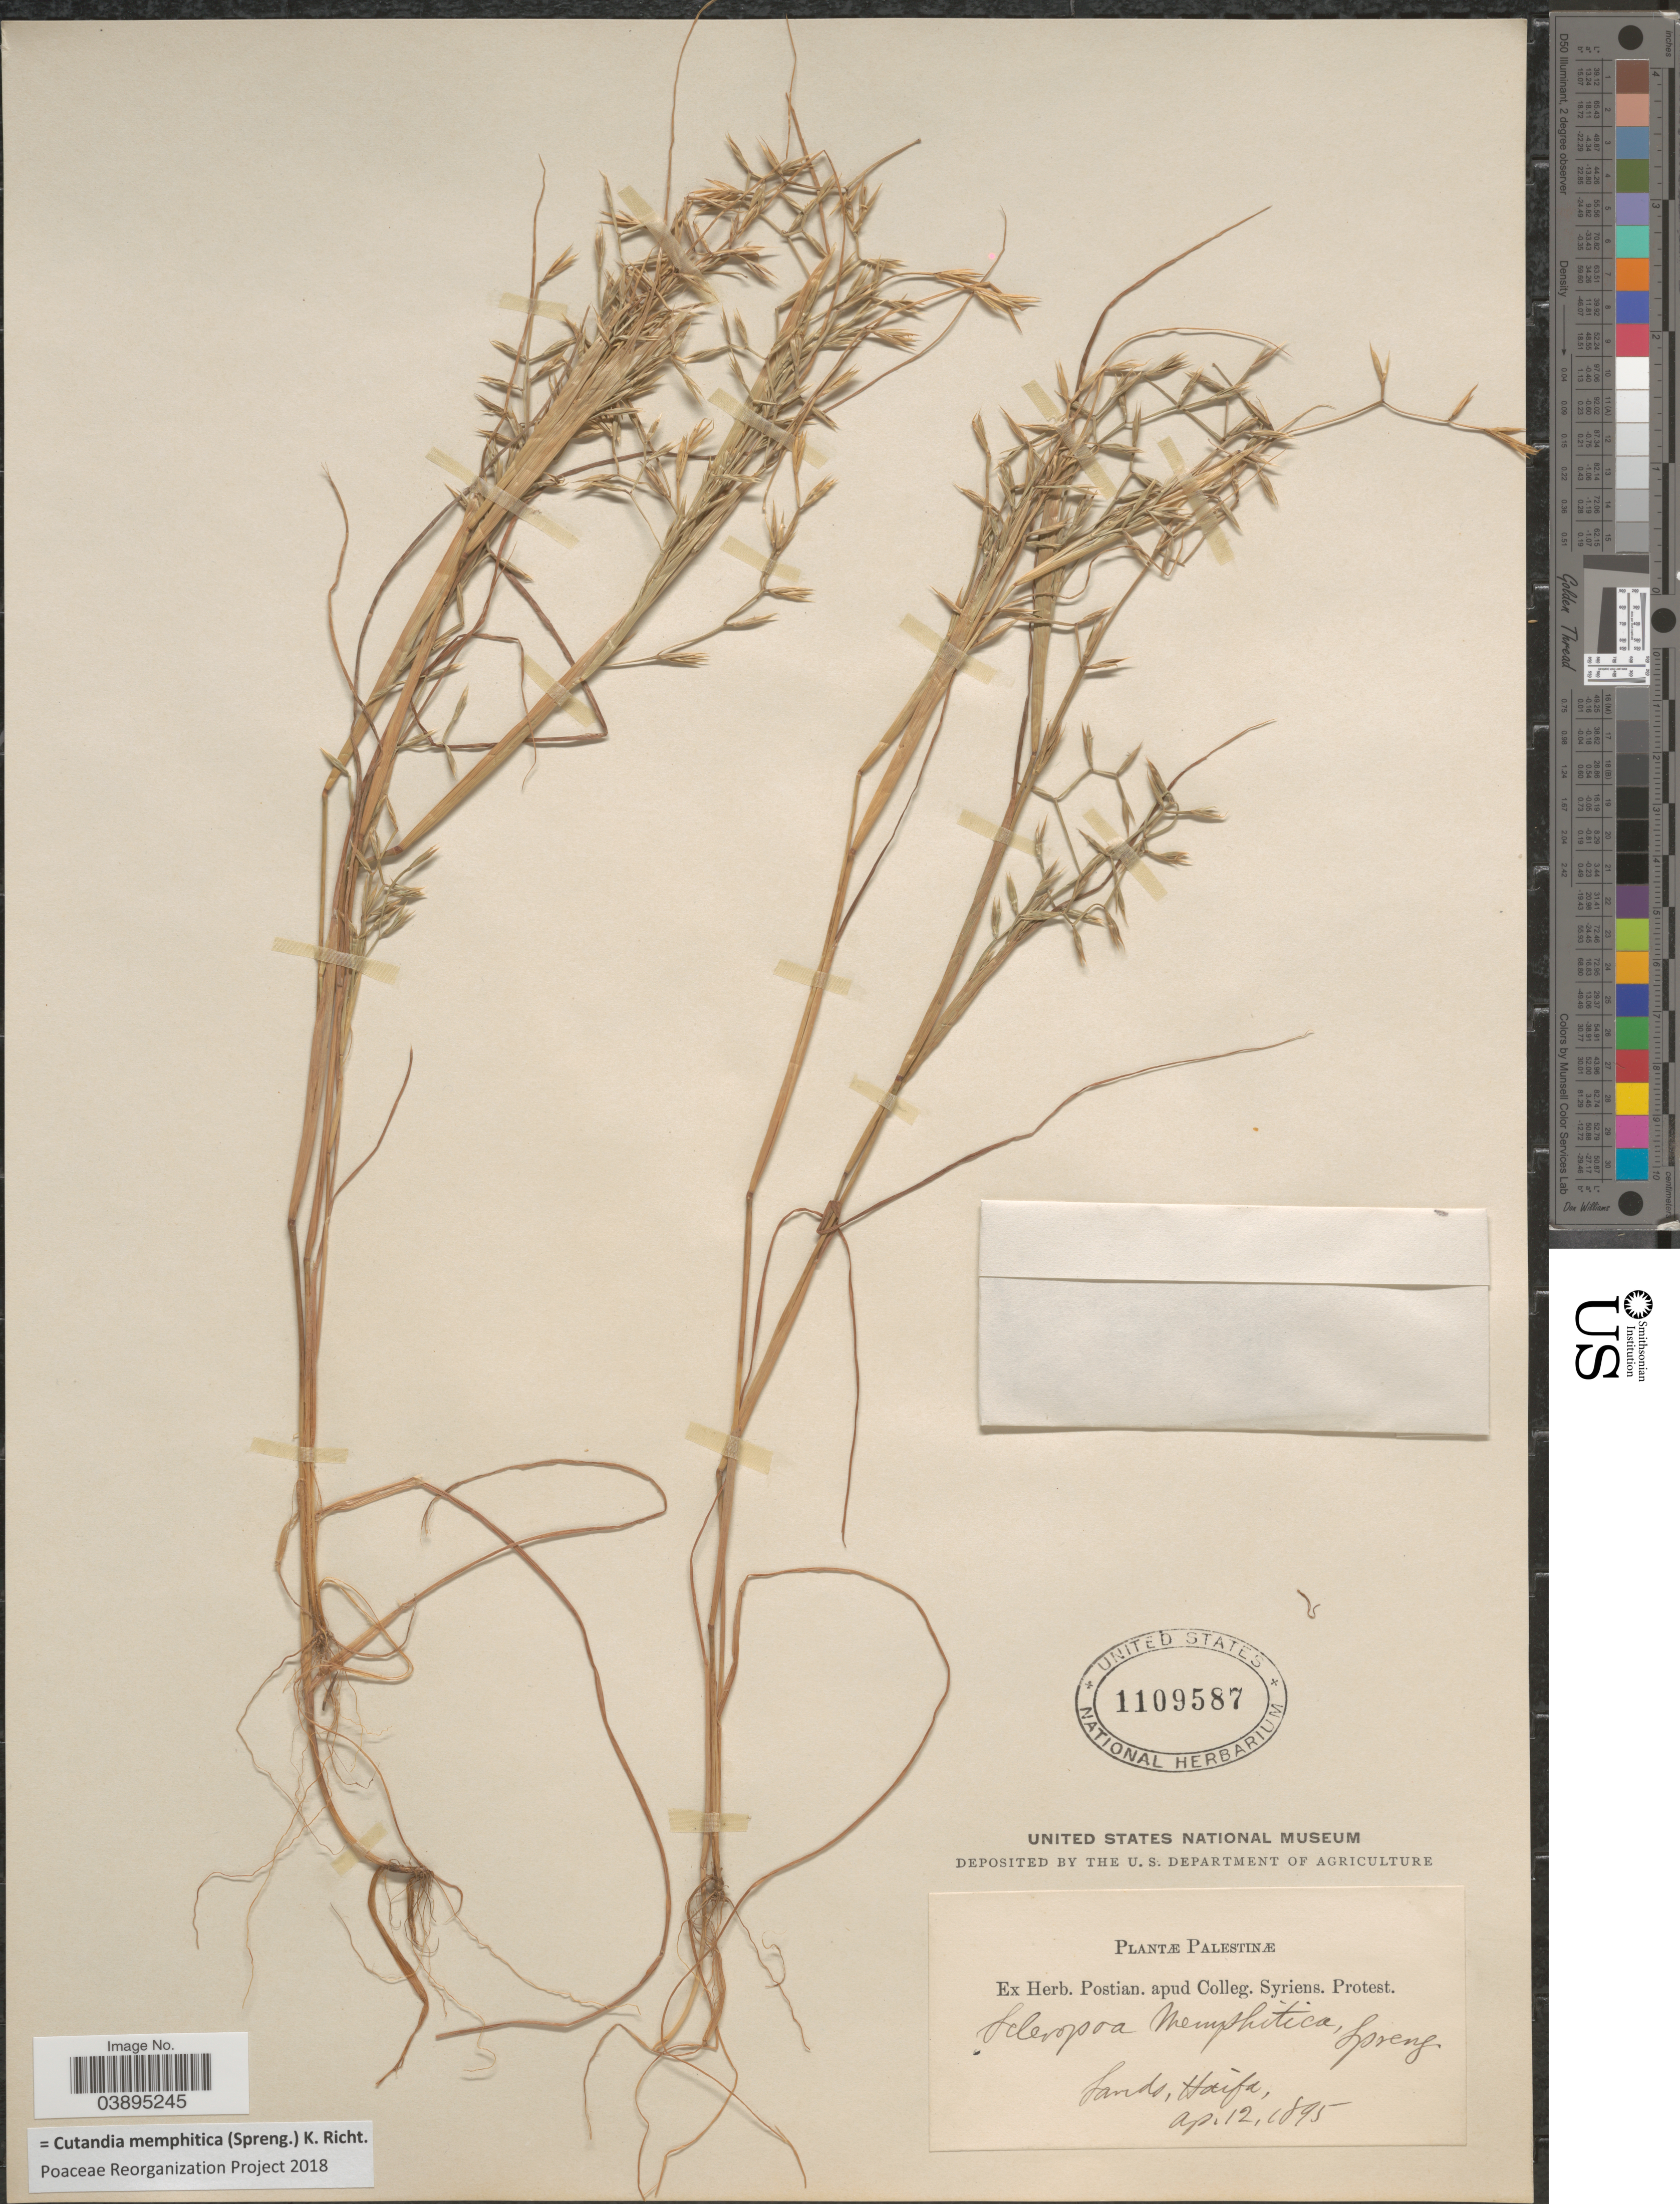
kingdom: Plantae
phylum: Tracheophyta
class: Liliopsida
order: Poales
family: Poaceae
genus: Cutandia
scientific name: Cutandia memphitica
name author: (Spreng.) K. Richt.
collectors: ex herb. Postian. apud Colleg. Syriens. Protest. USE "Fannie P. A. Shepard" (10308853) AS PRIMARY COLLECTOR INSTEAD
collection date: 1895-04-12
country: Israel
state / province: Haifa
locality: Palestinæ. Lands.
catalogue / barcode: US 1109587